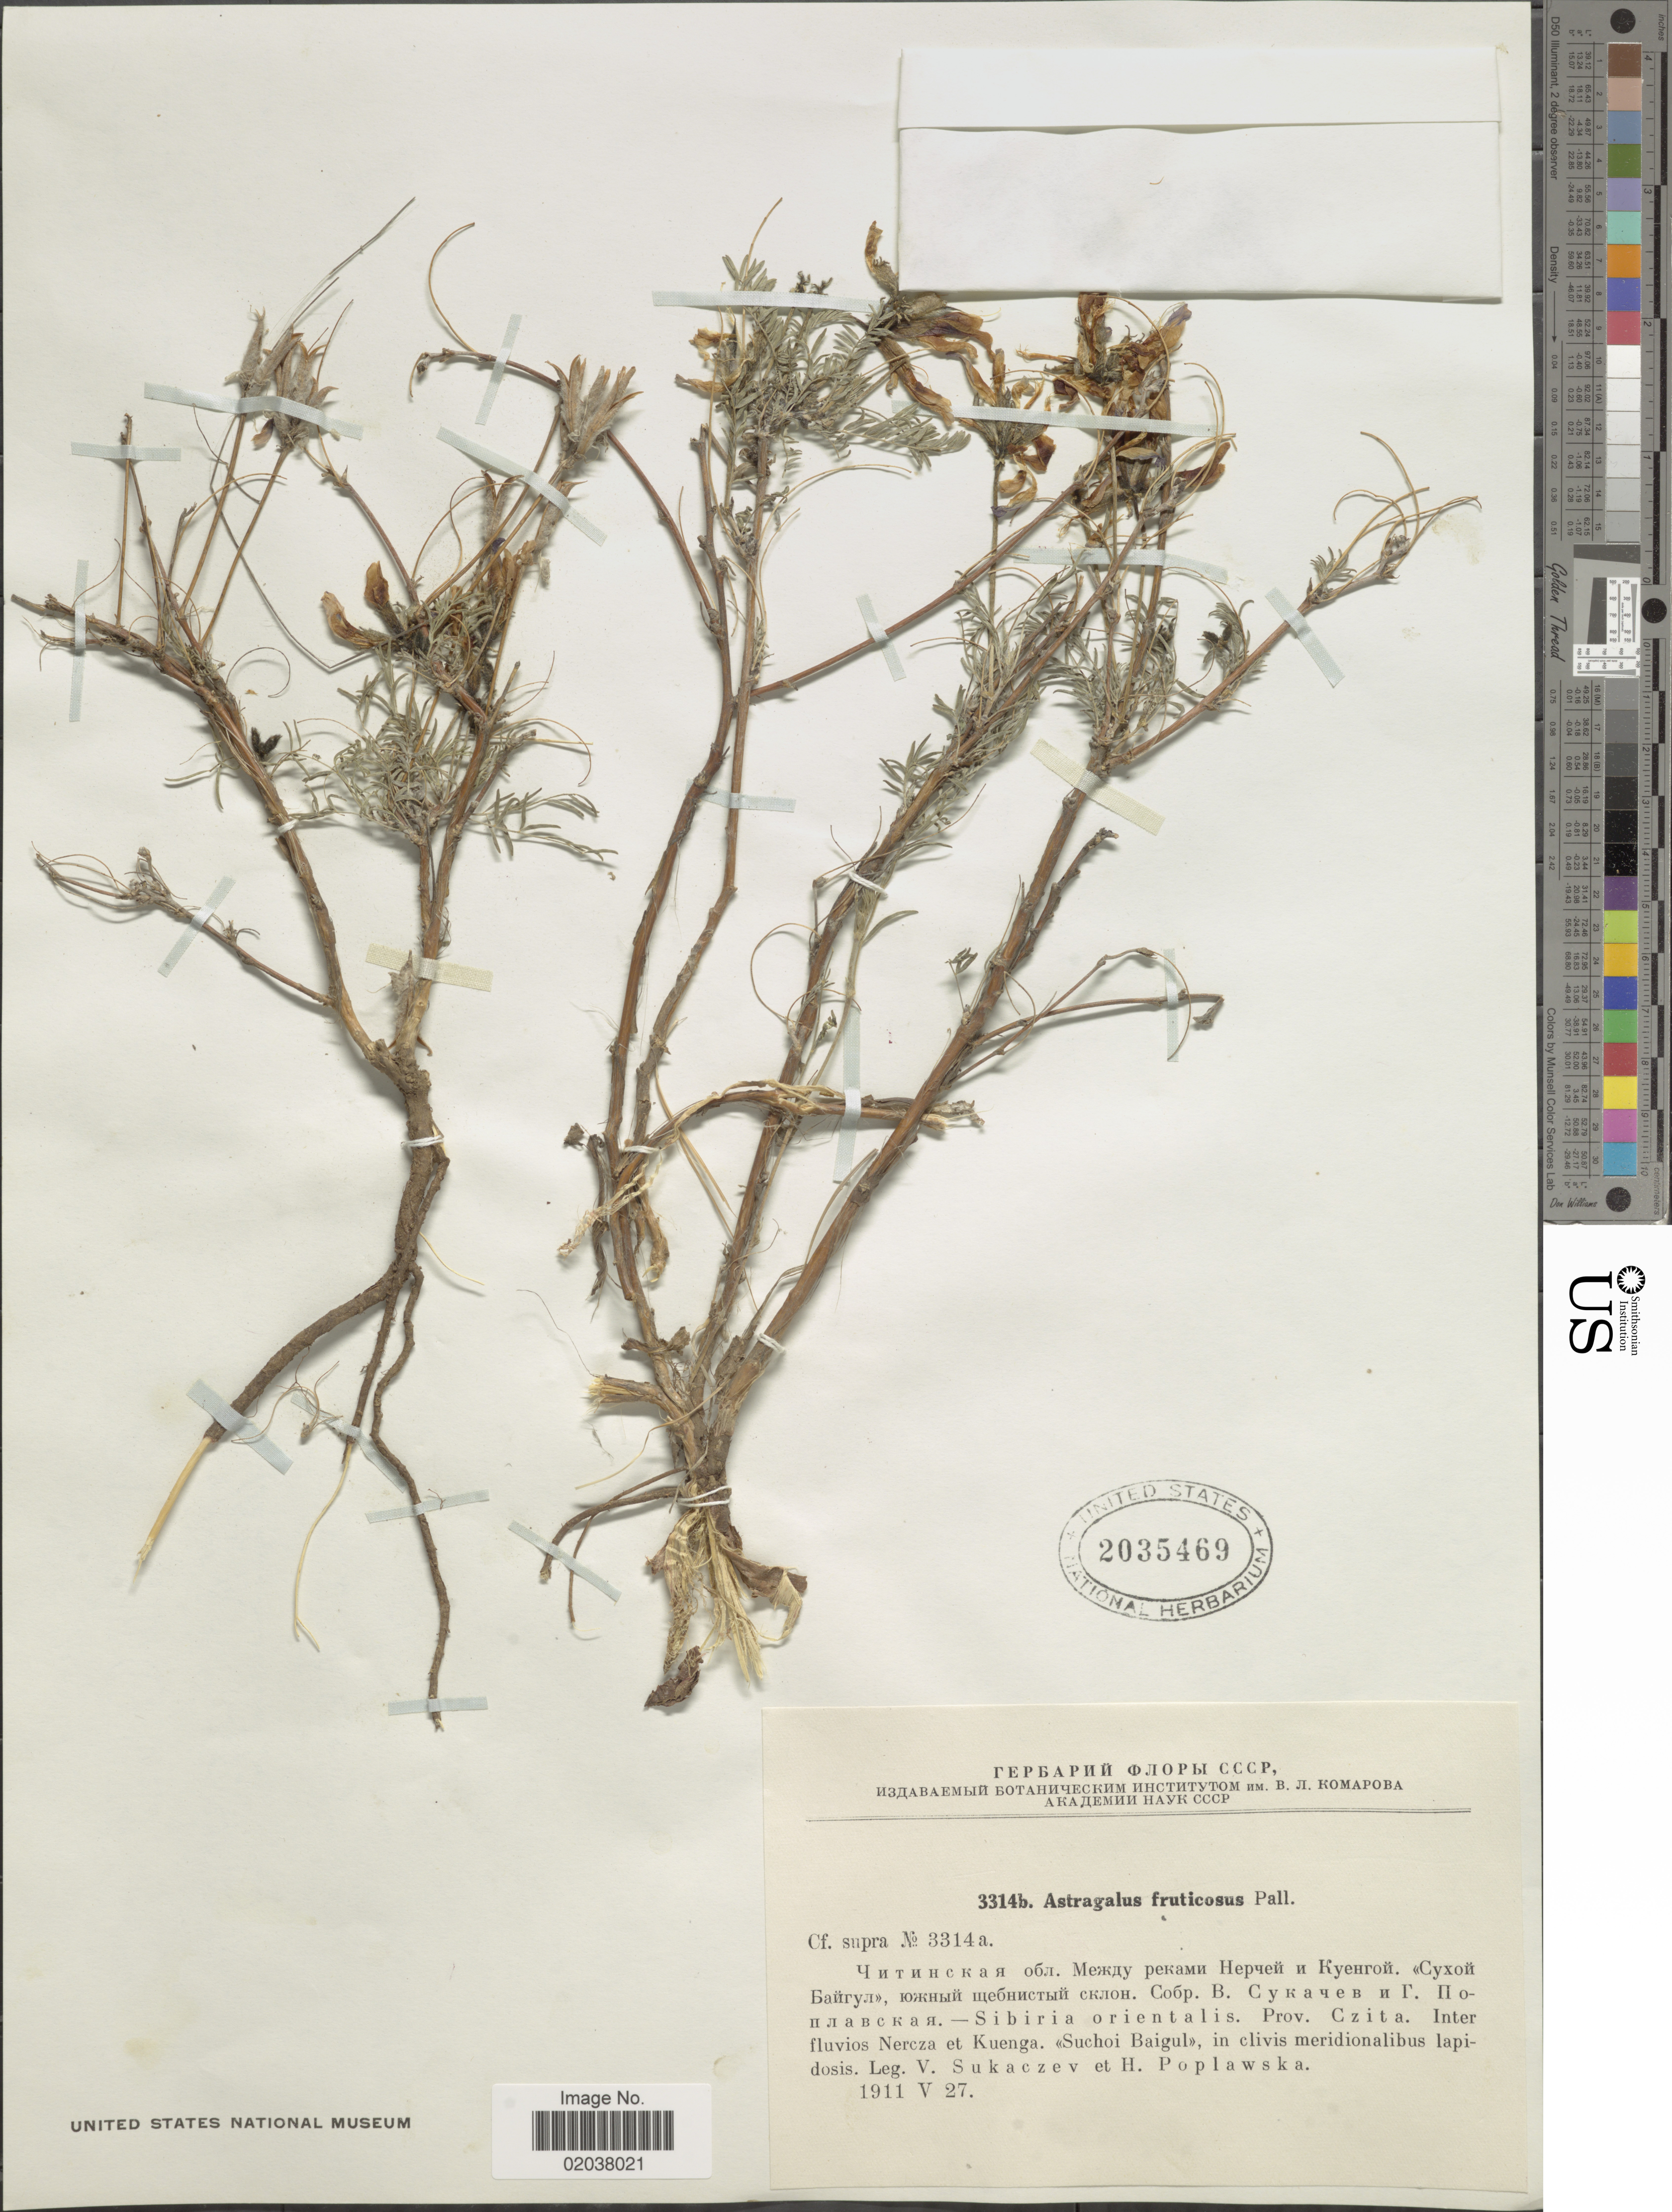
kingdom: Plantae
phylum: Tracheophyta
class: Magnoliopsida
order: Fabales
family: Fabaceae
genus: Astragalus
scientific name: Astragalus fruticosus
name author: Pall.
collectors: V. Sukaczev & H. Poplawska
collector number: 3314b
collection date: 1911-05-27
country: Russian Federation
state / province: Zabaykalsky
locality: Sibiria orientalis. Prov. Czita. Inter fluvios Nercza et Kuenga. <<Suchoi Baigul>>, in clivis meridionalibus lapidosis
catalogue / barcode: US 2035469